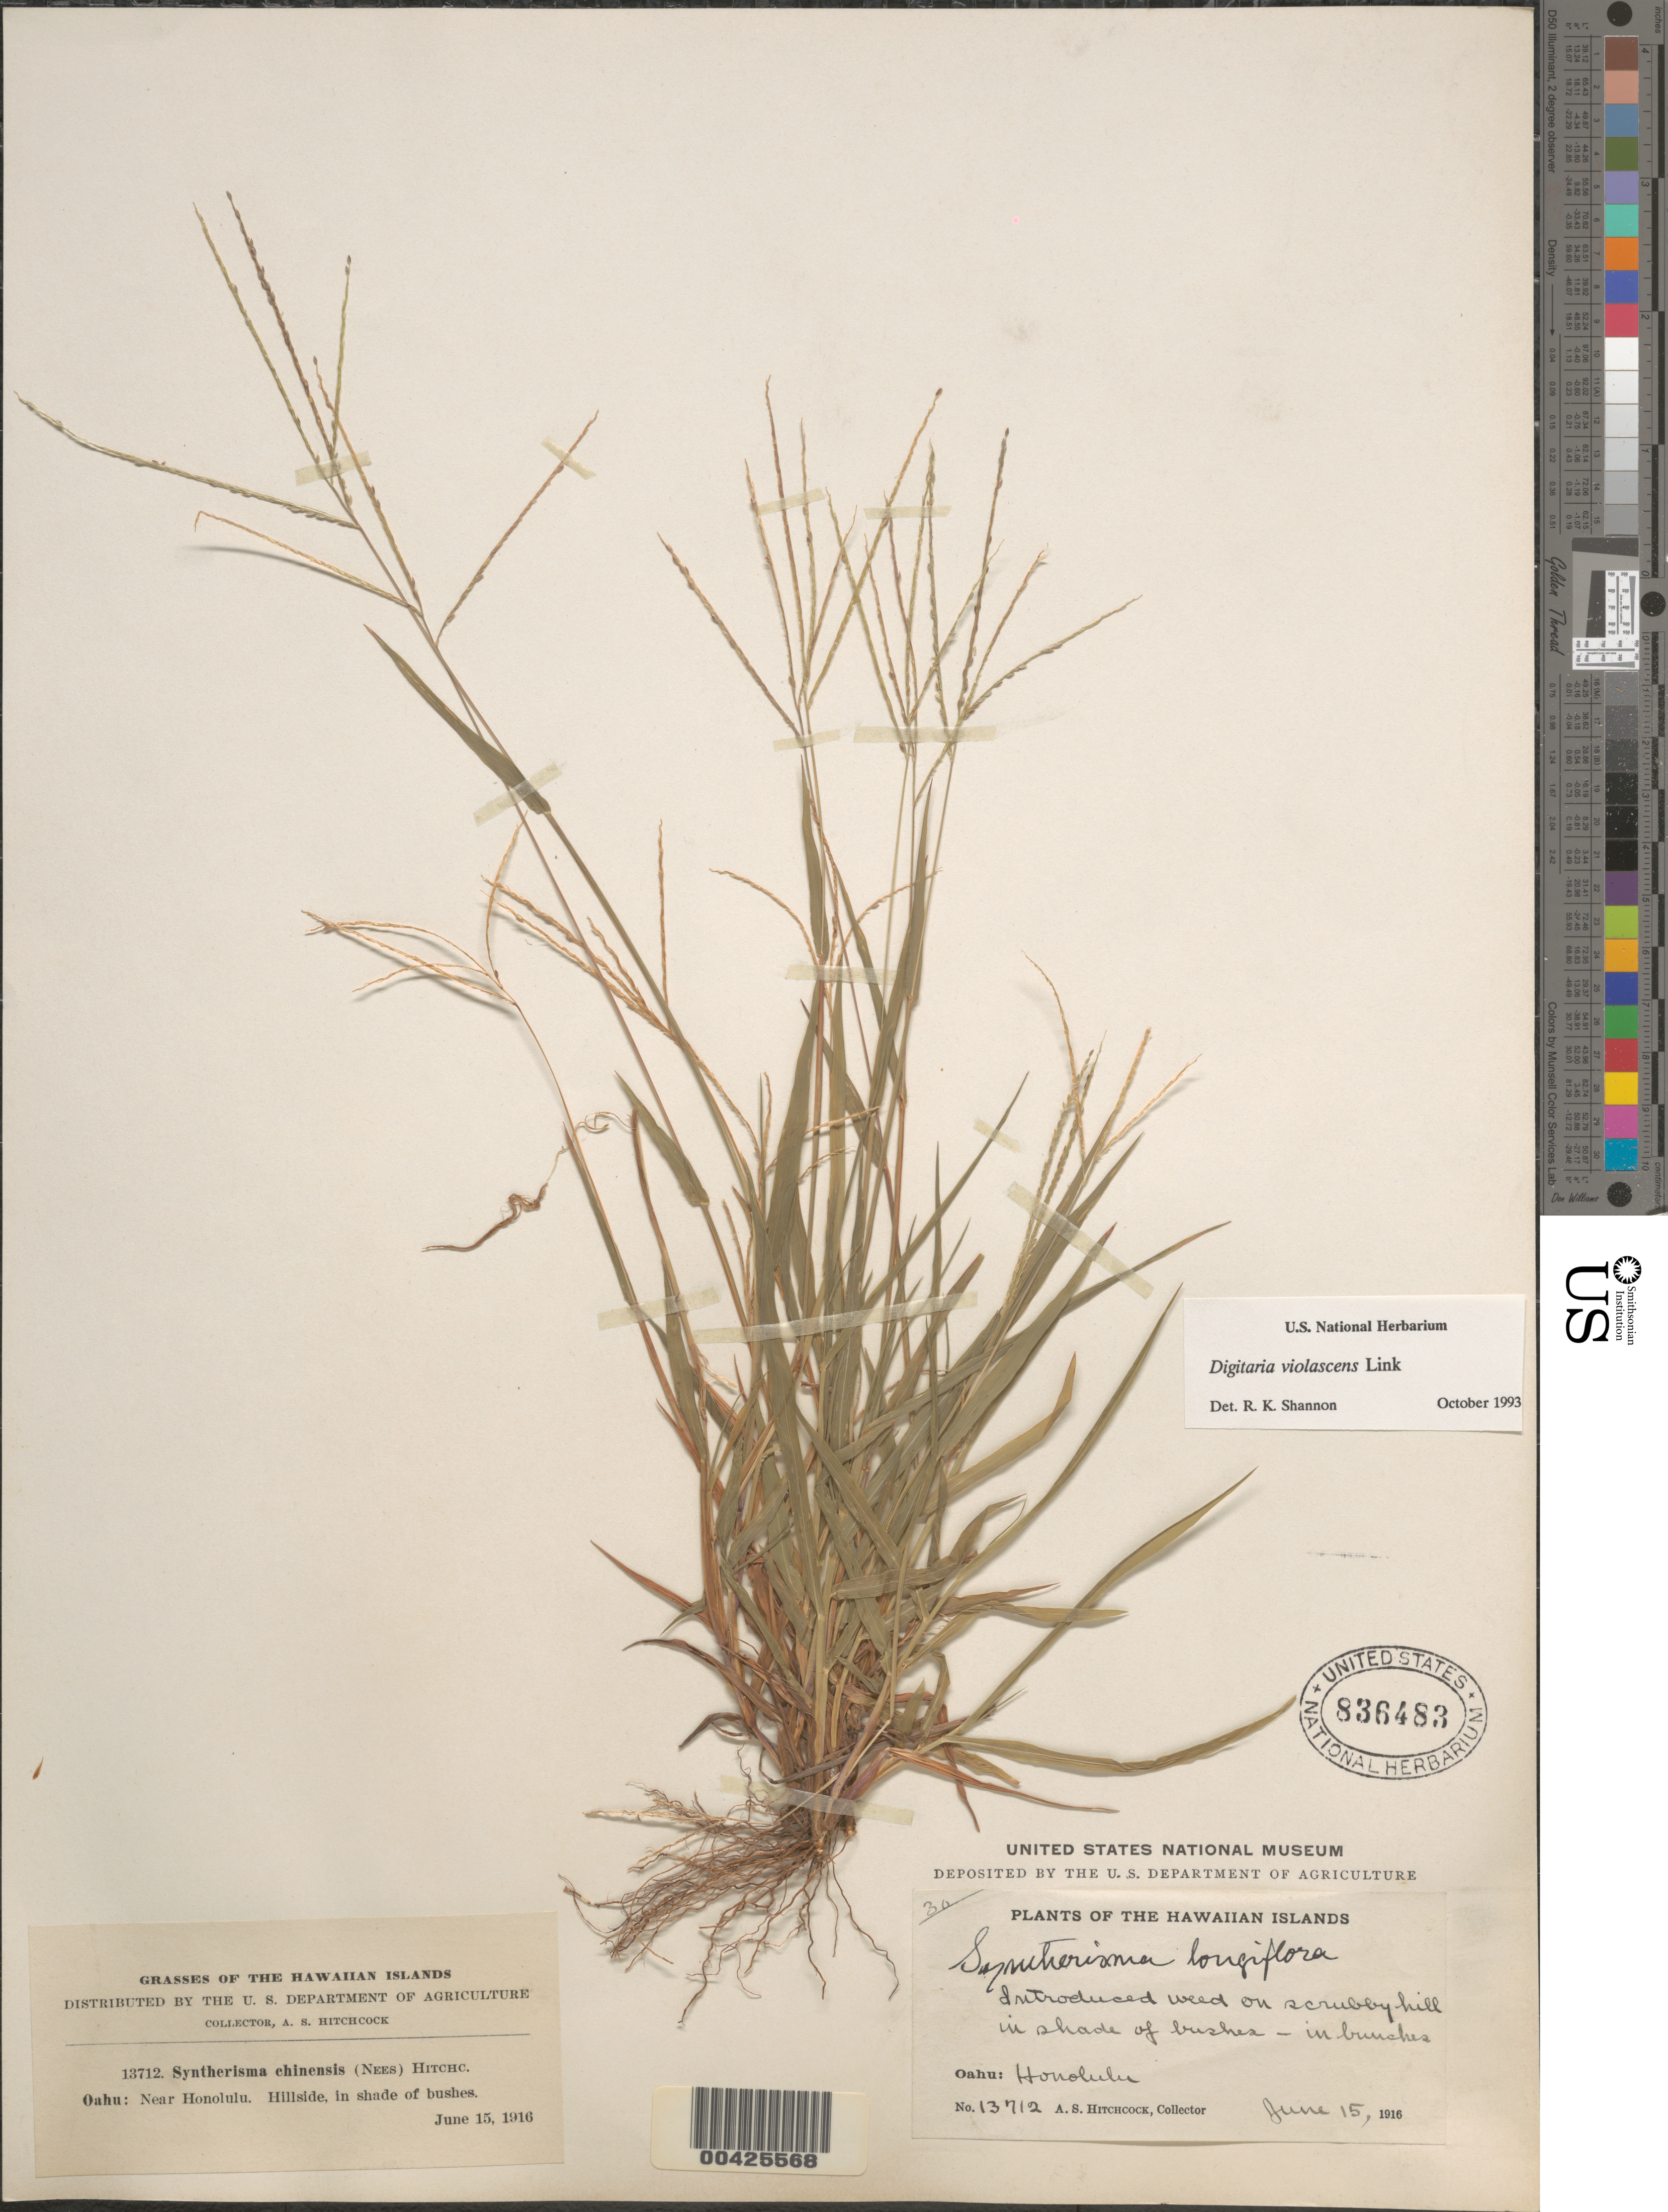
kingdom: Plantae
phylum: Tracheophyta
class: Liliopsida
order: Poales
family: Poaceae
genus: Digitaria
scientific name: Digitaria violascens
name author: Link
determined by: Shannon, R. K., (UNITED STATES)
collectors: A. S. Hitchcock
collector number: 13712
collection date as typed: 15 Jun 1916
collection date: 1916-06-15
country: United States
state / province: Hawaii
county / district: Honolulu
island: Oahu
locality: Honolulu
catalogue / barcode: US 836483